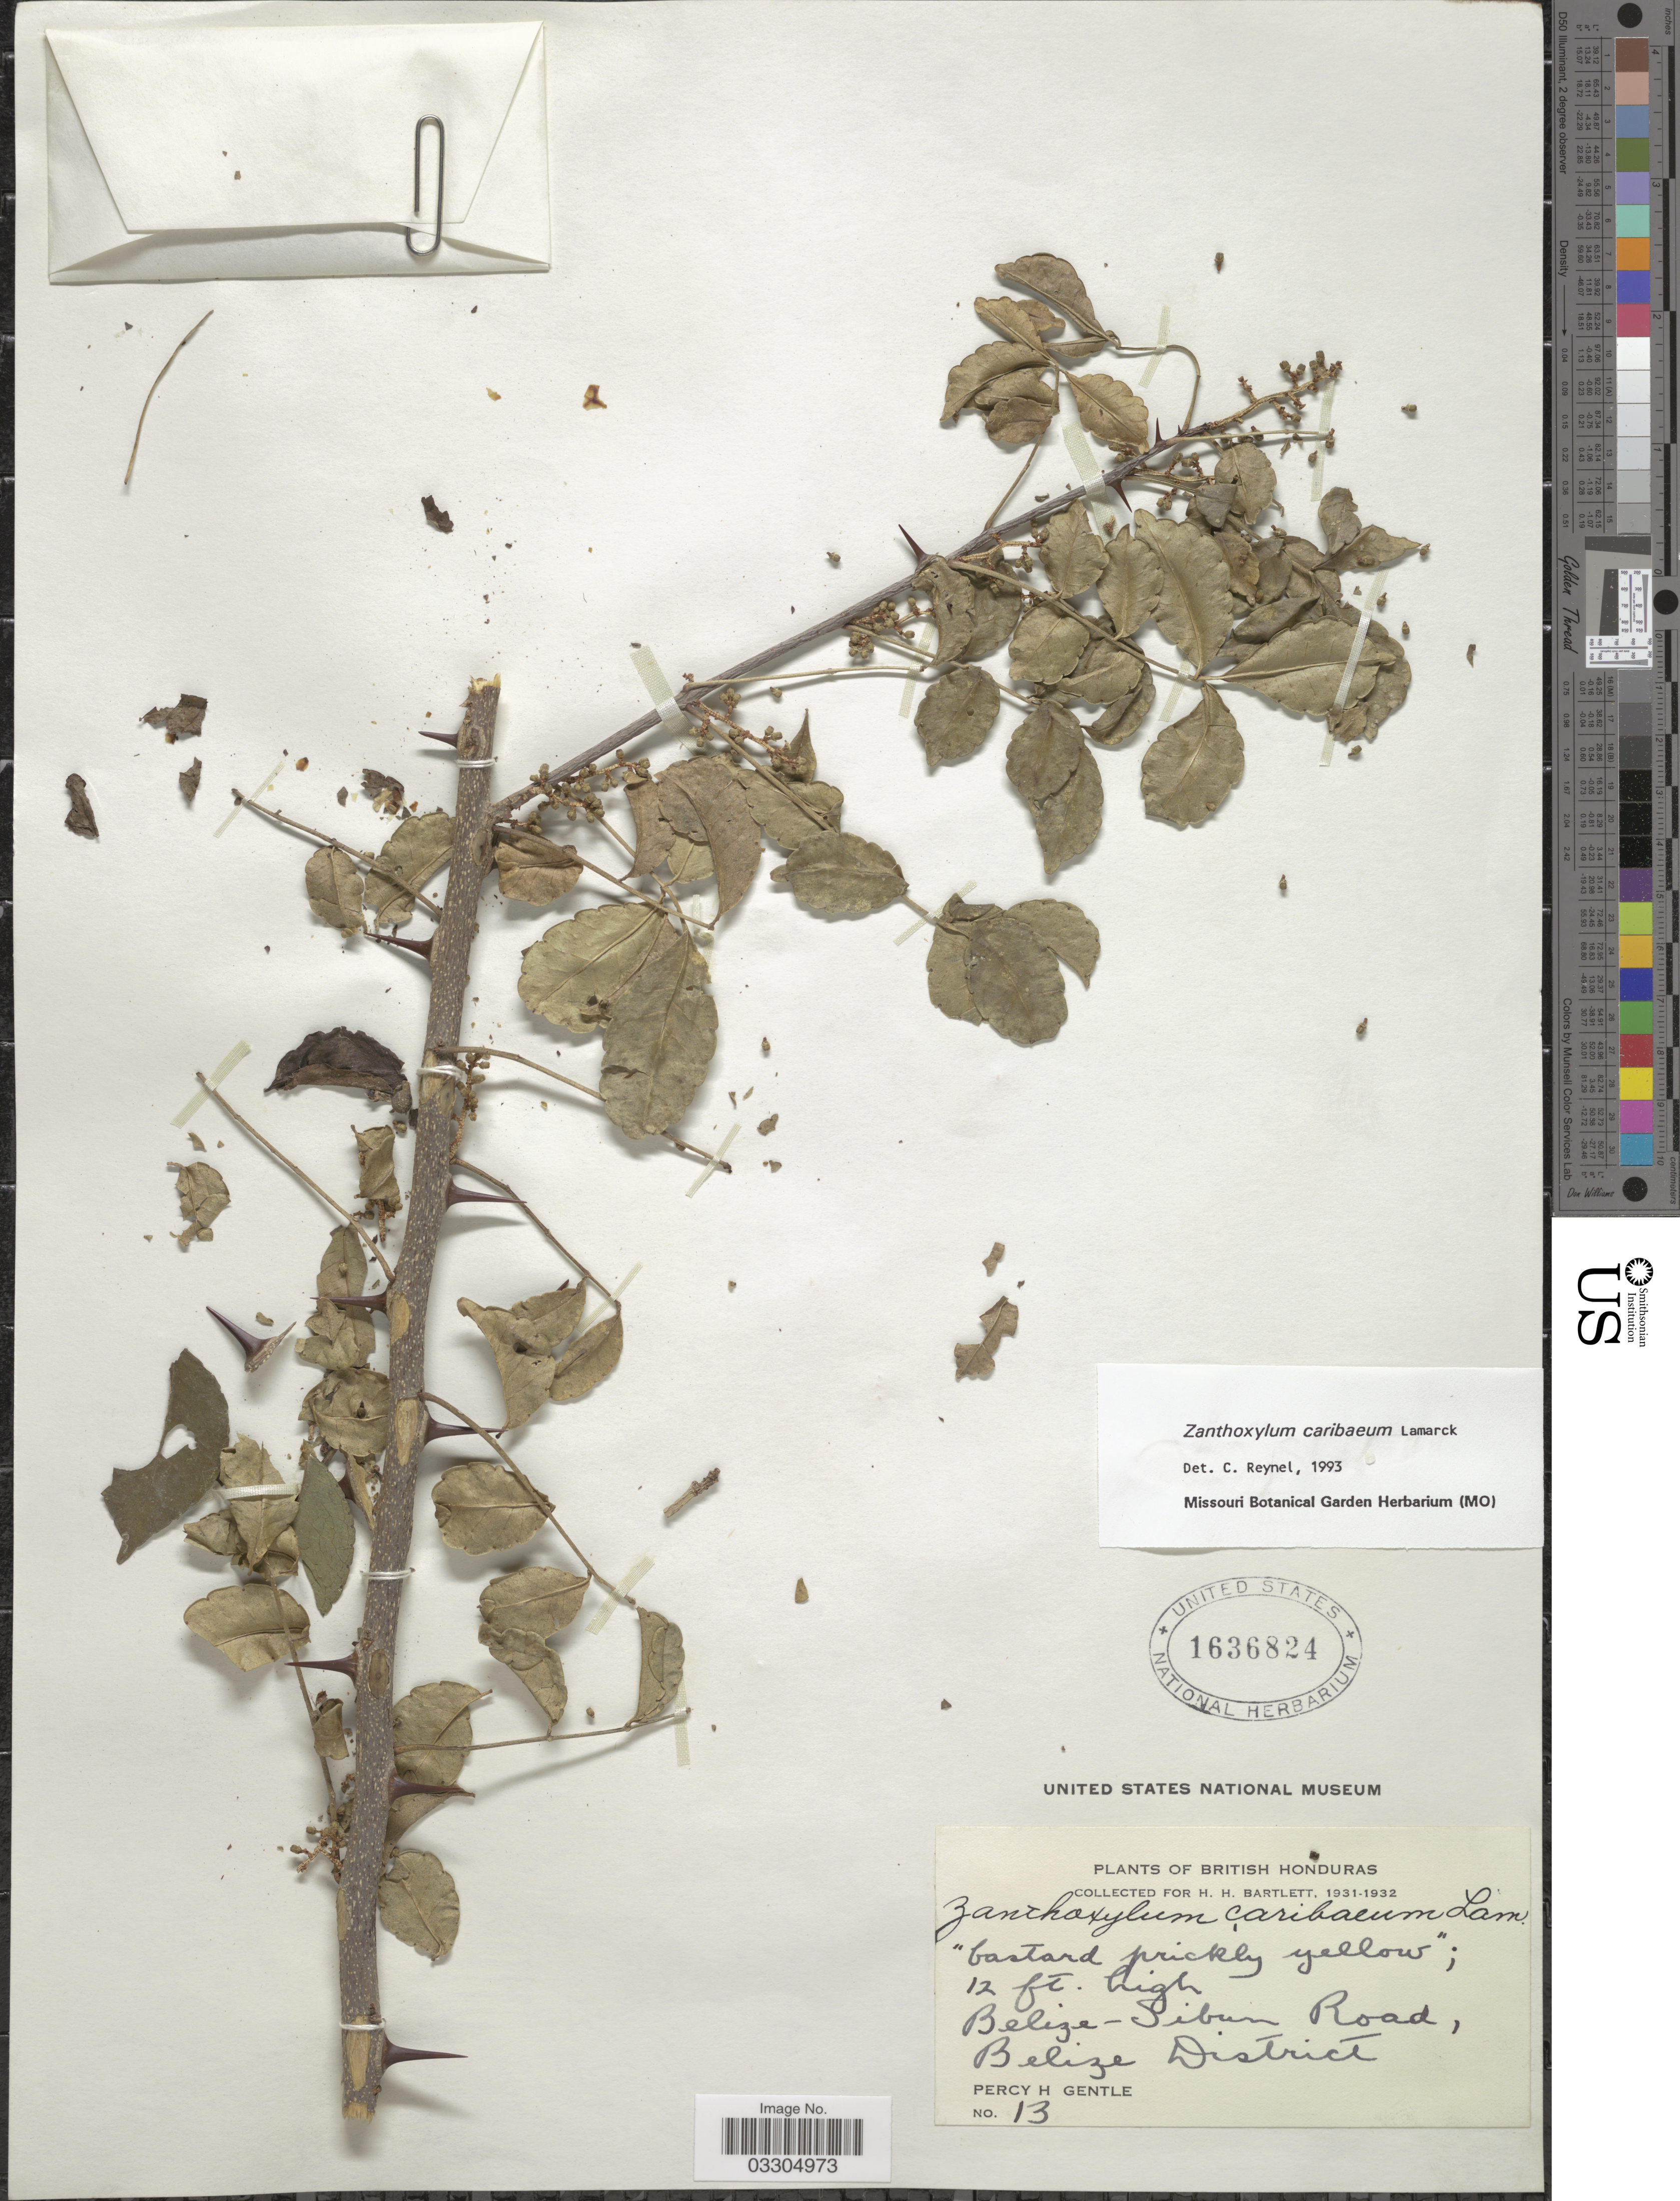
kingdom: Plantae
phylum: Tracheophyta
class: Magnoliopsida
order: Sapindales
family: Rutaceae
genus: Zanthoxylum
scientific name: Zanthoxylum caribaeum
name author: Lam.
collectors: P. H. Gentle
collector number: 13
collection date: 1931/1932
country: Belize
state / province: Belize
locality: British Honduras. Belize-Sibun Road, Belize District.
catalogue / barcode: US 1636824